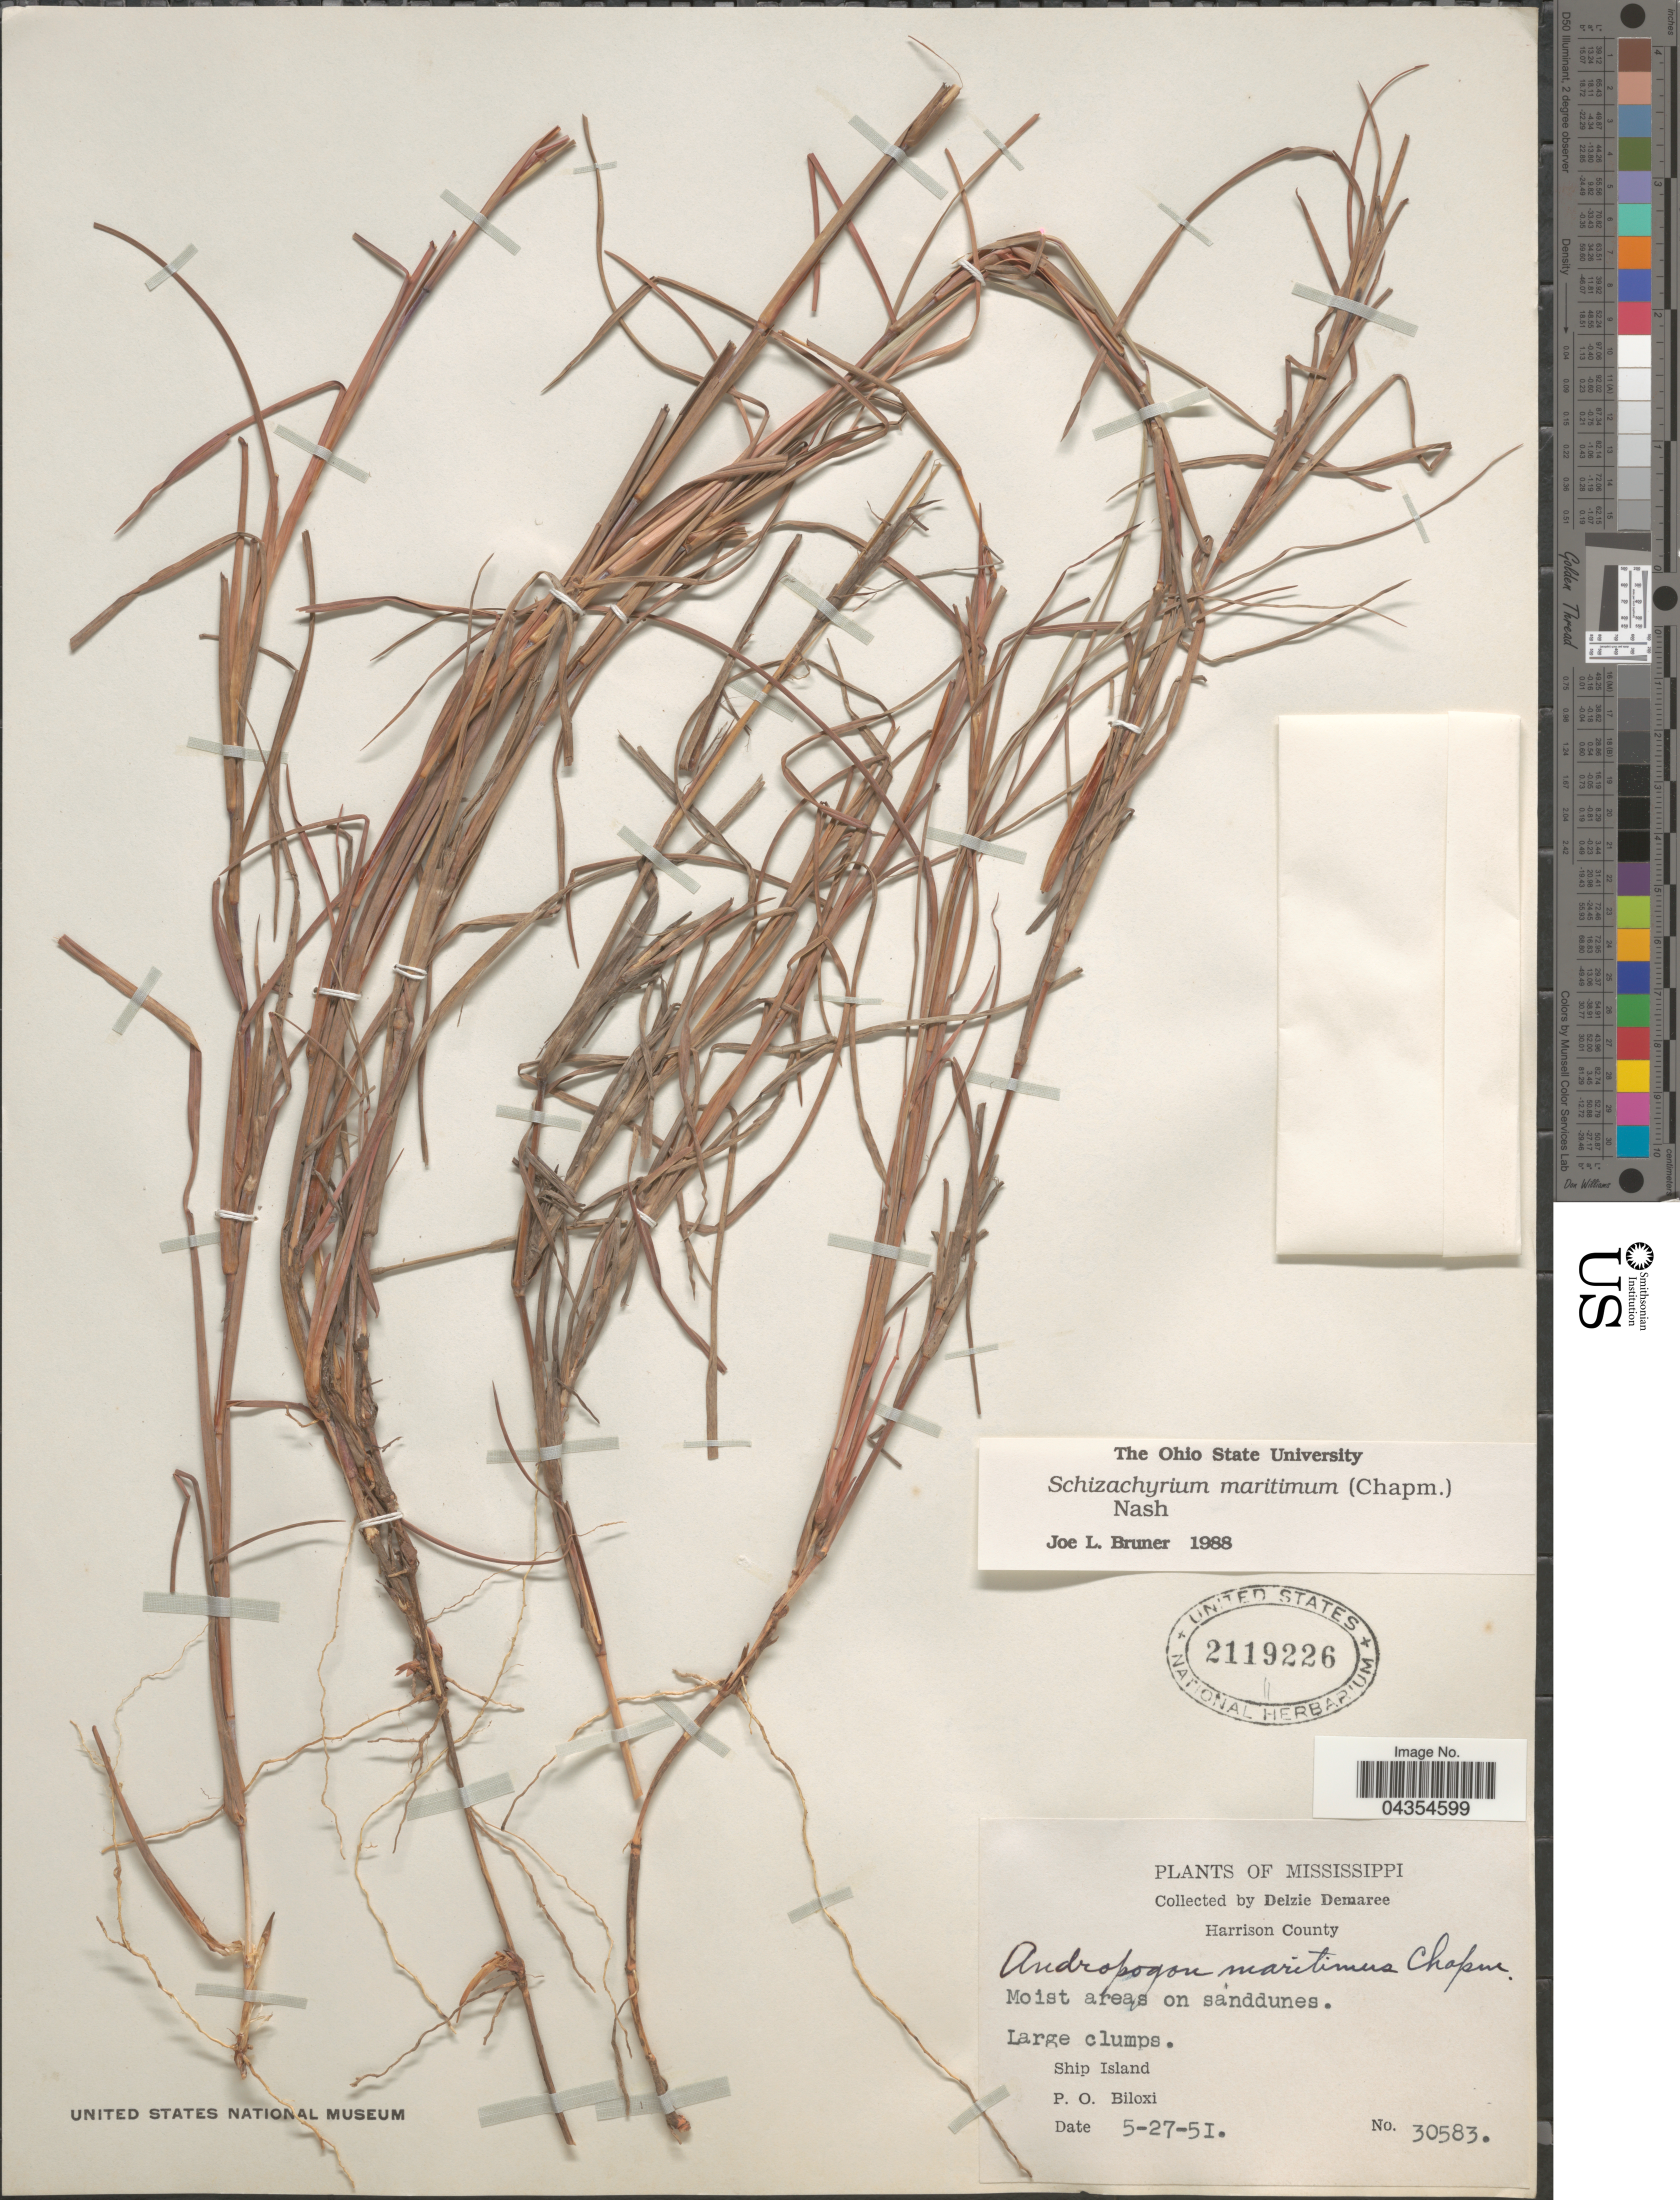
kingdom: Plantae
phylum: Tracheophyta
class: Liliopsida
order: Poales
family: Poaceae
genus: Schizachyrium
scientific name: Schizachyrium maritimum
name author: (Chapm.) Nash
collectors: D. Demaree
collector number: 30583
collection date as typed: Transcribed d/m/y: 27/5/51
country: United States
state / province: Mississippi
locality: Harrison County. Moist areas on sanddunes. Ship Island. P.O. Biloxi.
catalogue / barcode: US 2119226